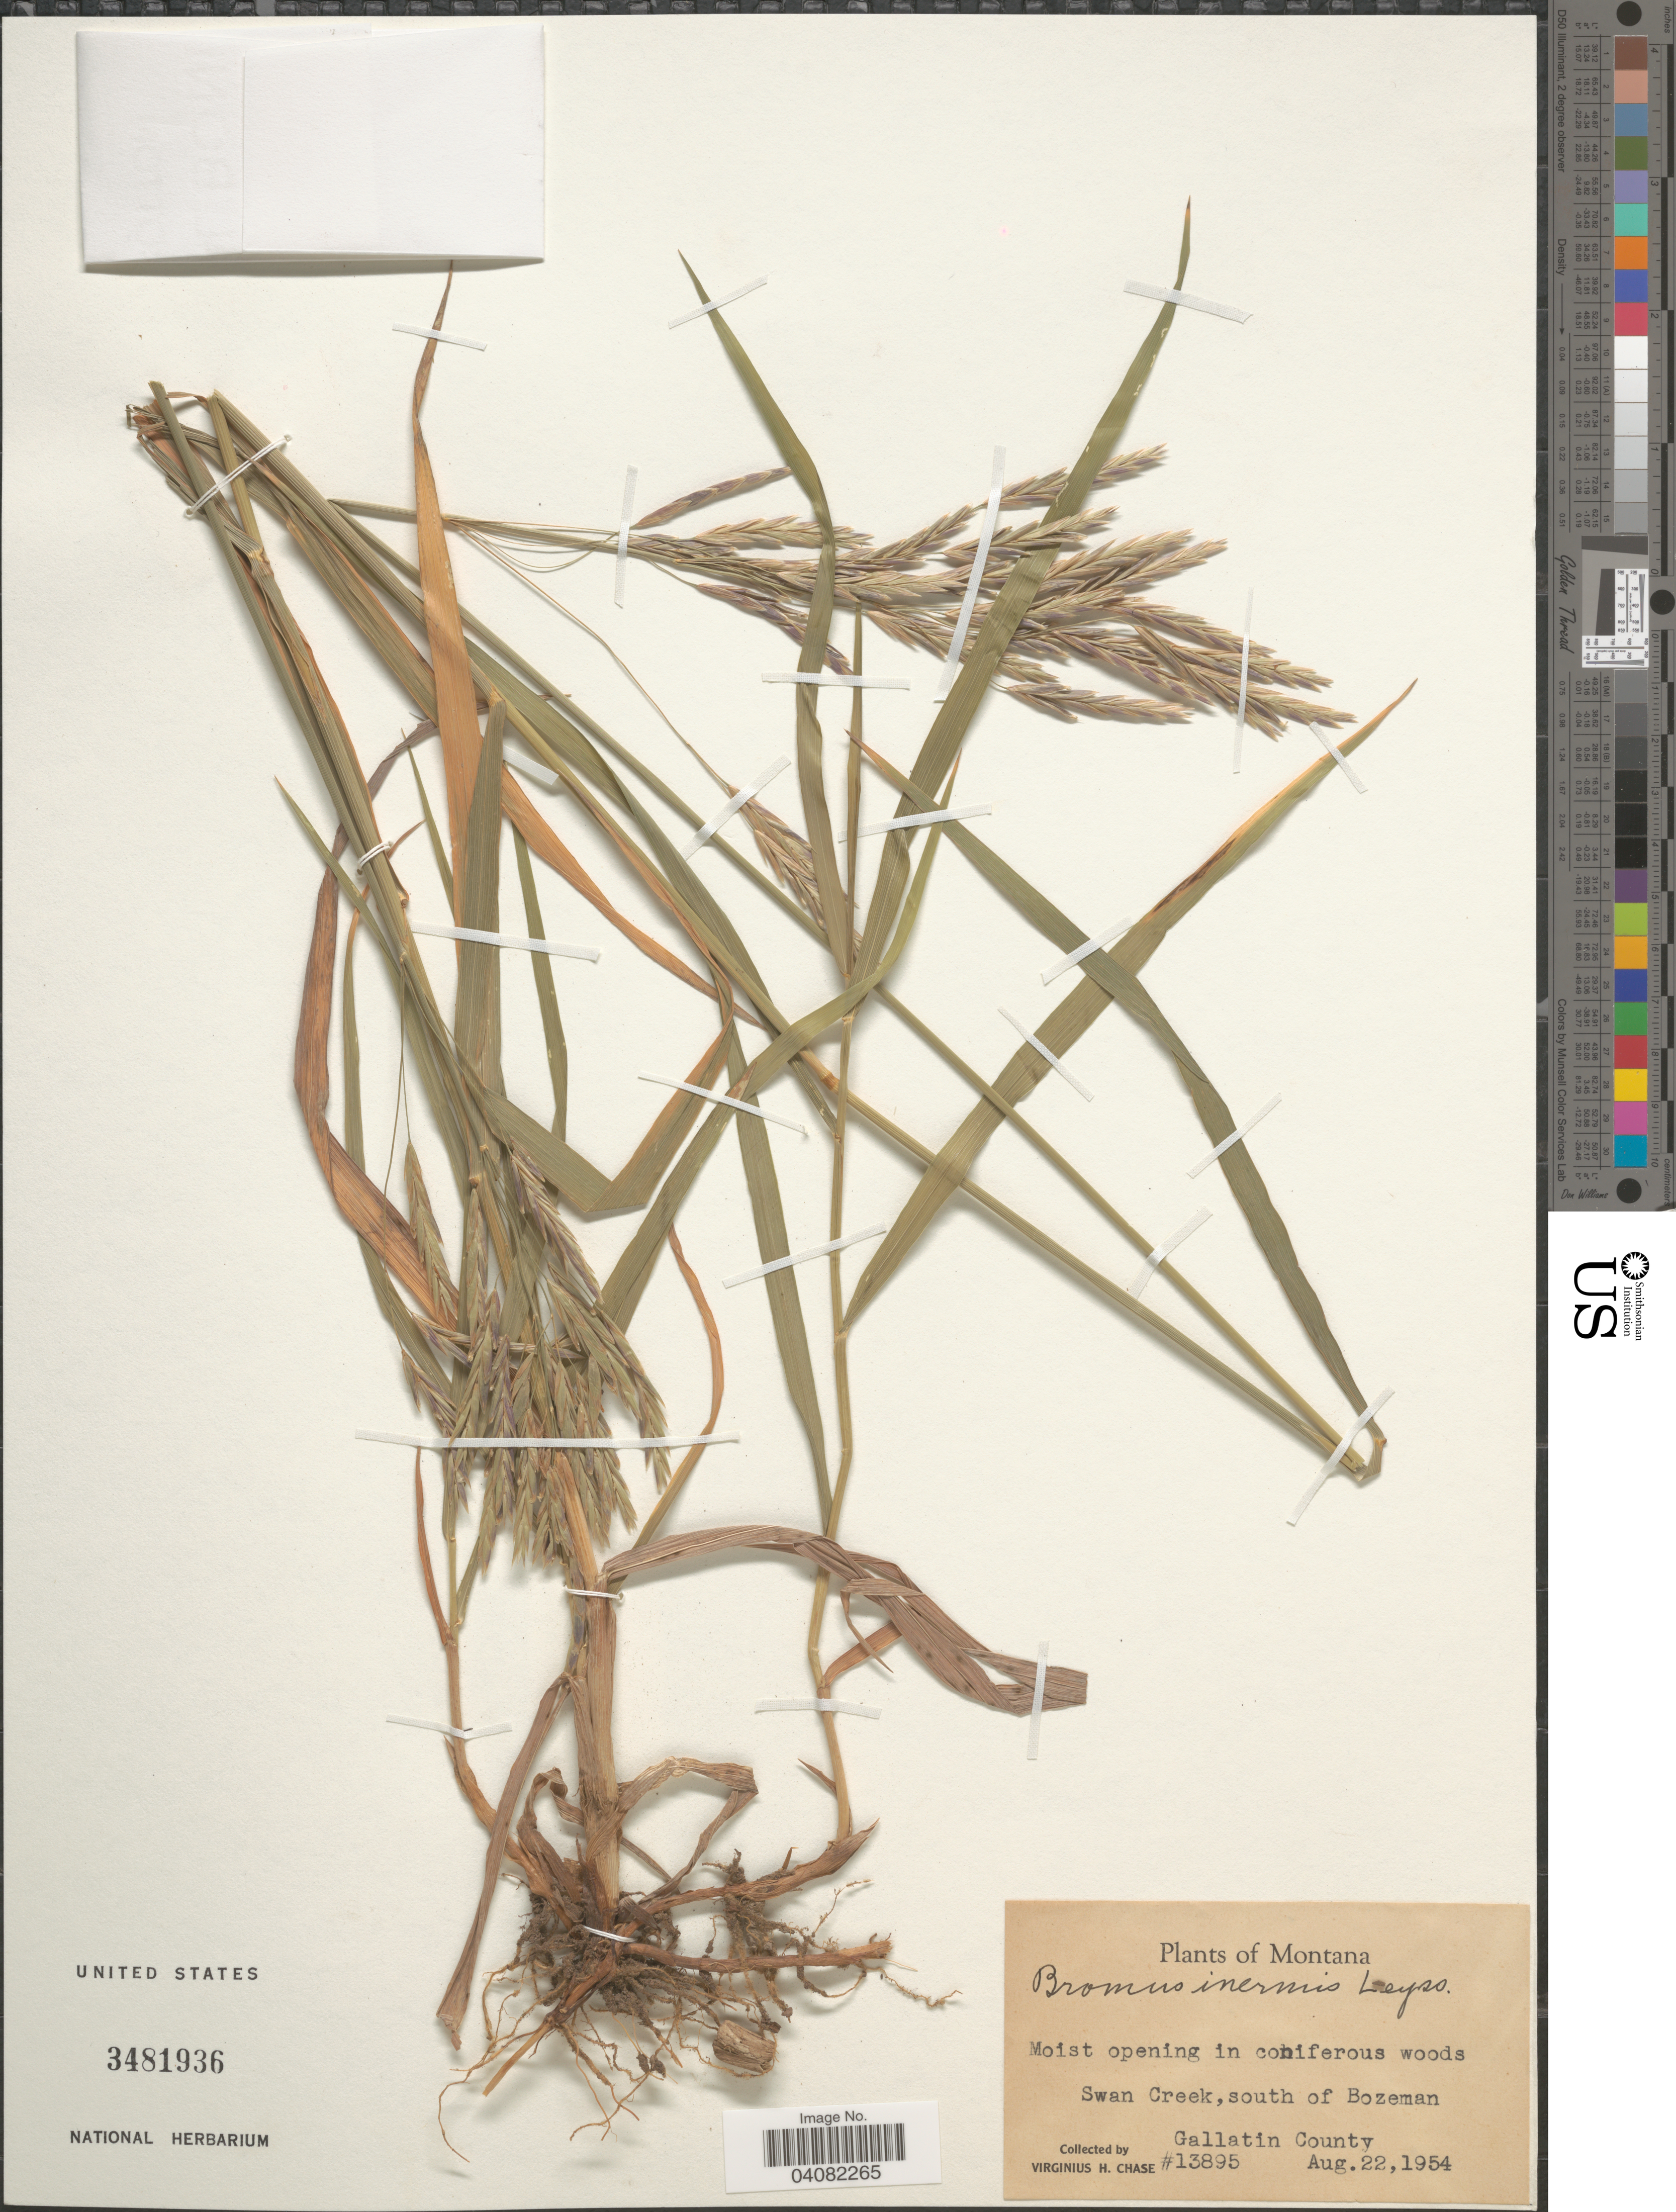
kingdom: Plantae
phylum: Tracheophyta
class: Liliopsida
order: Poales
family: Poaceae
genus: Bromus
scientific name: Bromus inermis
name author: Leyss.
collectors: V. H. Chase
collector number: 13895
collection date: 1954-08-22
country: United States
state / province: Montana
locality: Swan Creek, south of Bozeman. Gallatin County.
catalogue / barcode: US 3481936